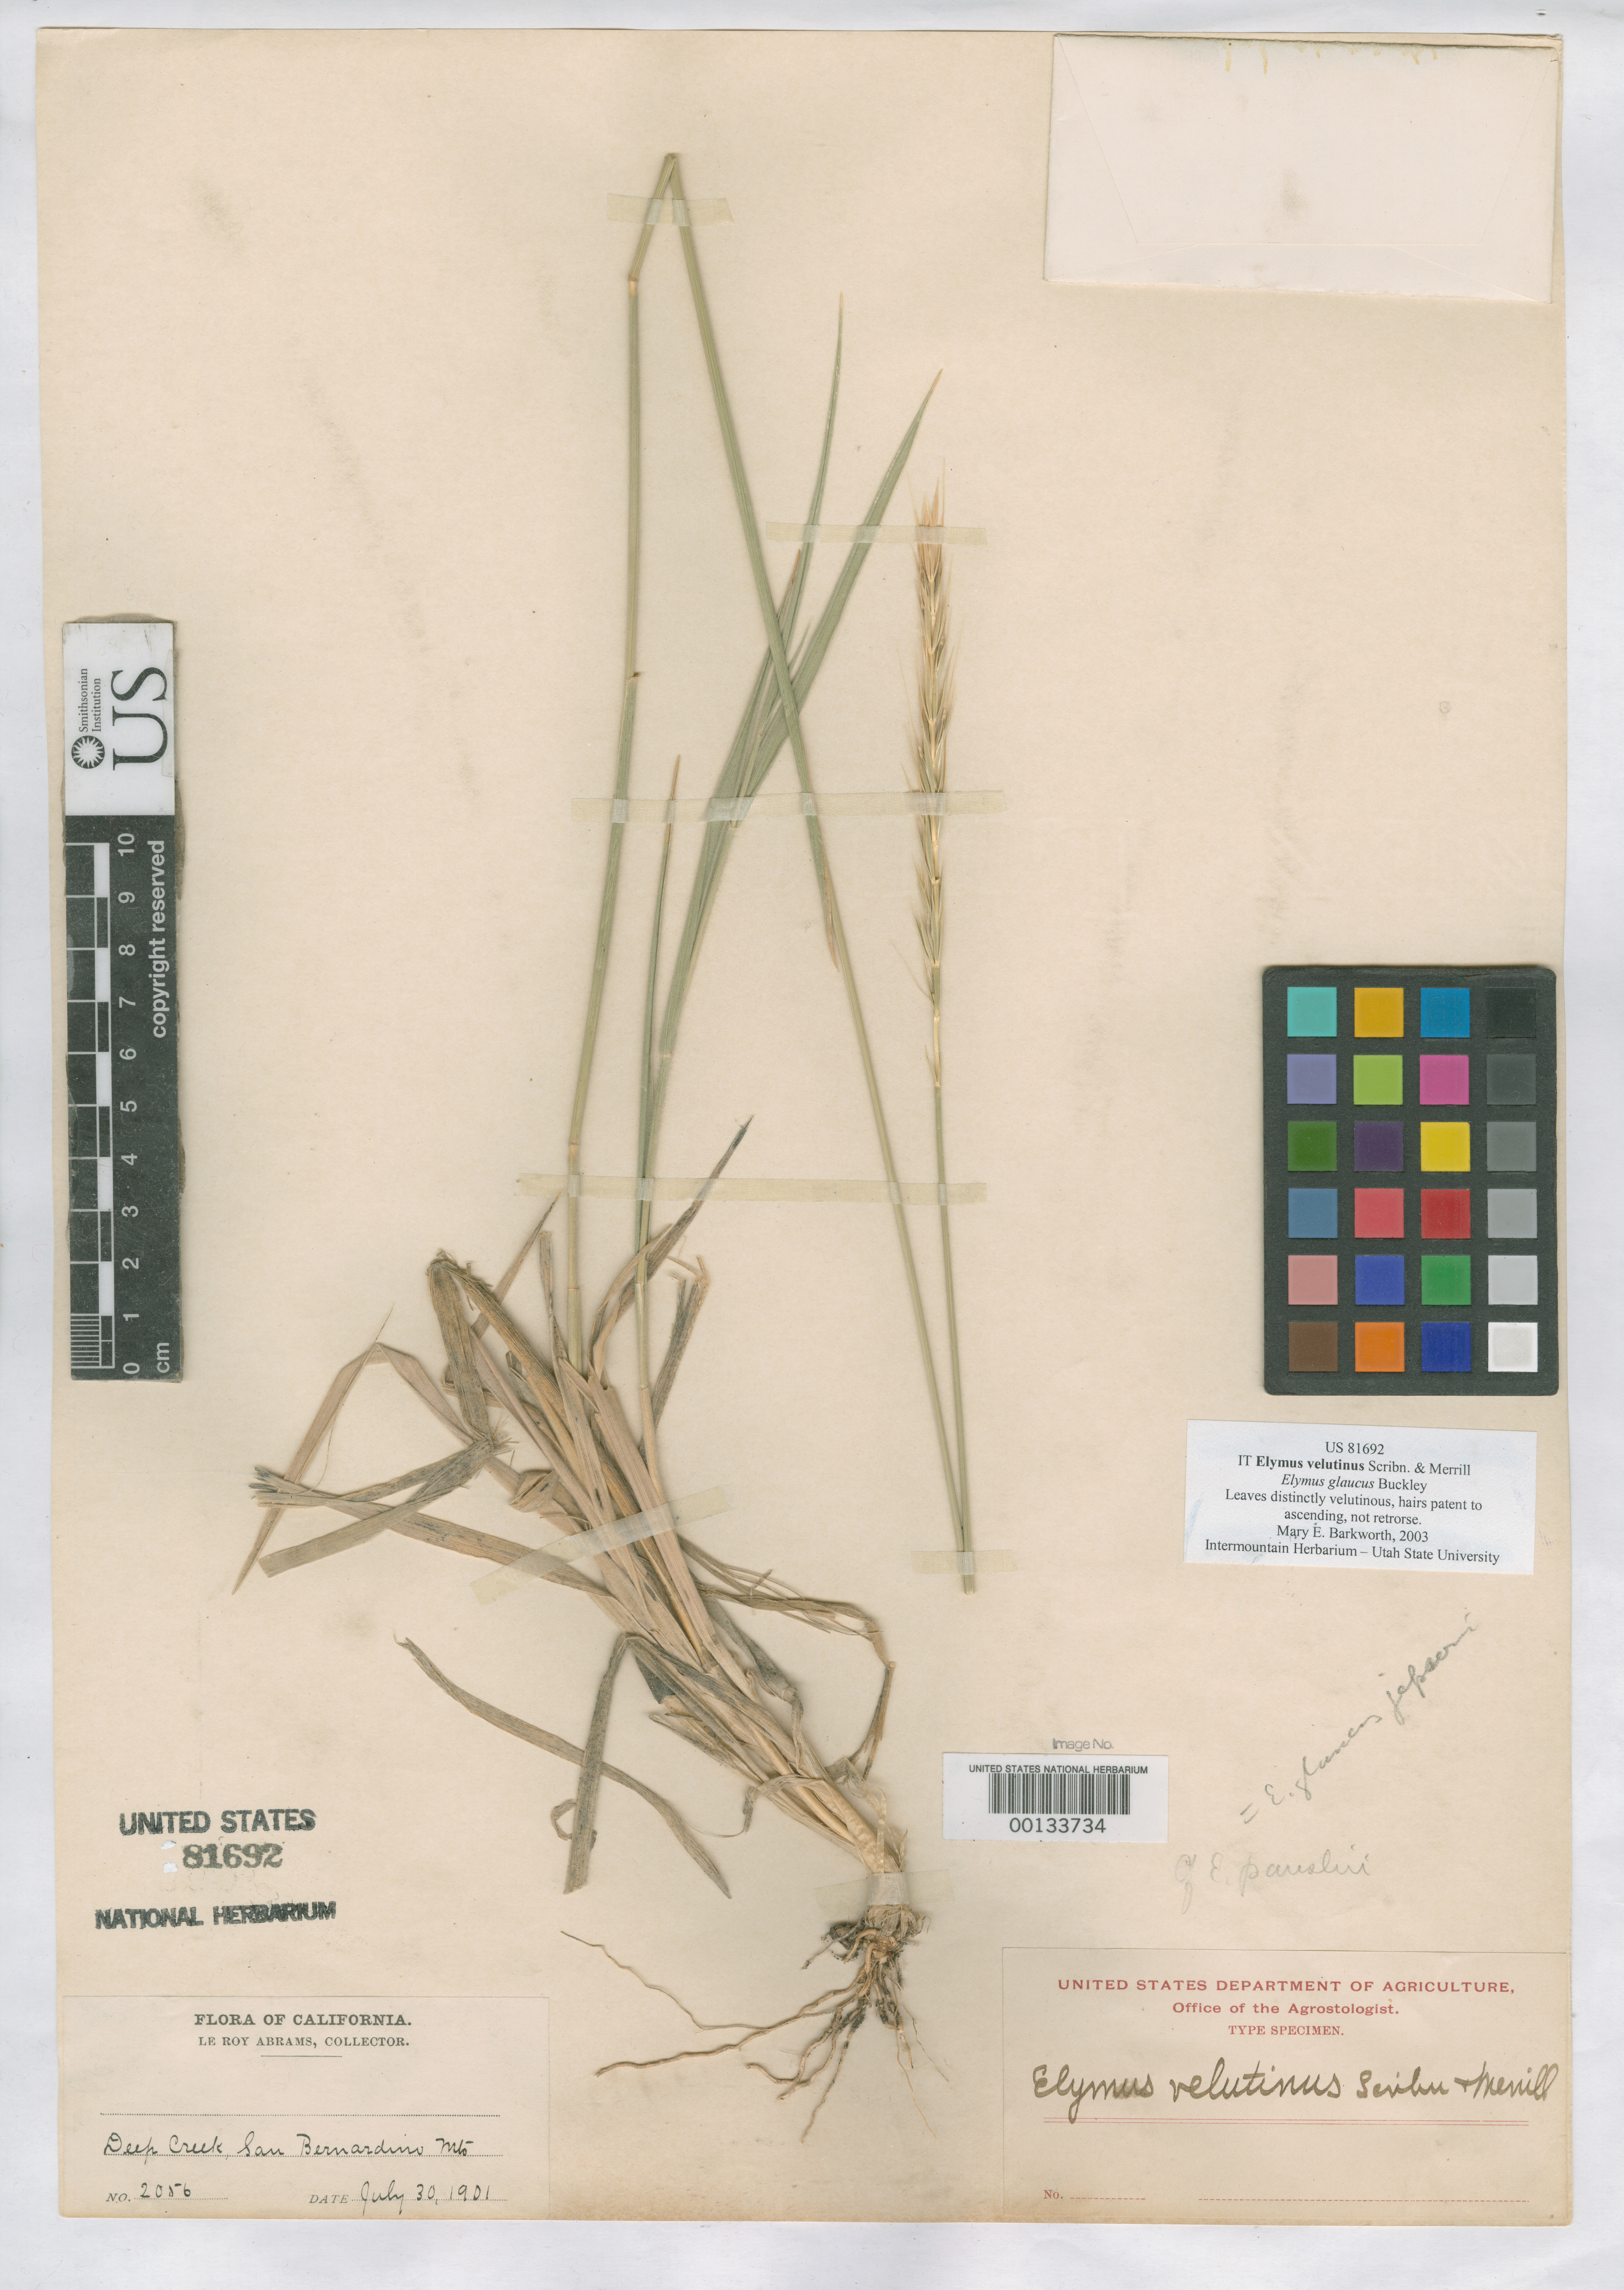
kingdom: Plantae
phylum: Tracheophyta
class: Liliopsida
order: Poales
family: Poaceae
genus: Elymus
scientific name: Elymus velutinus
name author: Scribn. & Merr.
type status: Isotype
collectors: L. Abrams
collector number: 2056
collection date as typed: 30 Jul 1901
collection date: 1901-07-30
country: United States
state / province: California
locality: Deep Creek Mts., San Bernadino Mts.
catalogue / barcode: US 81692